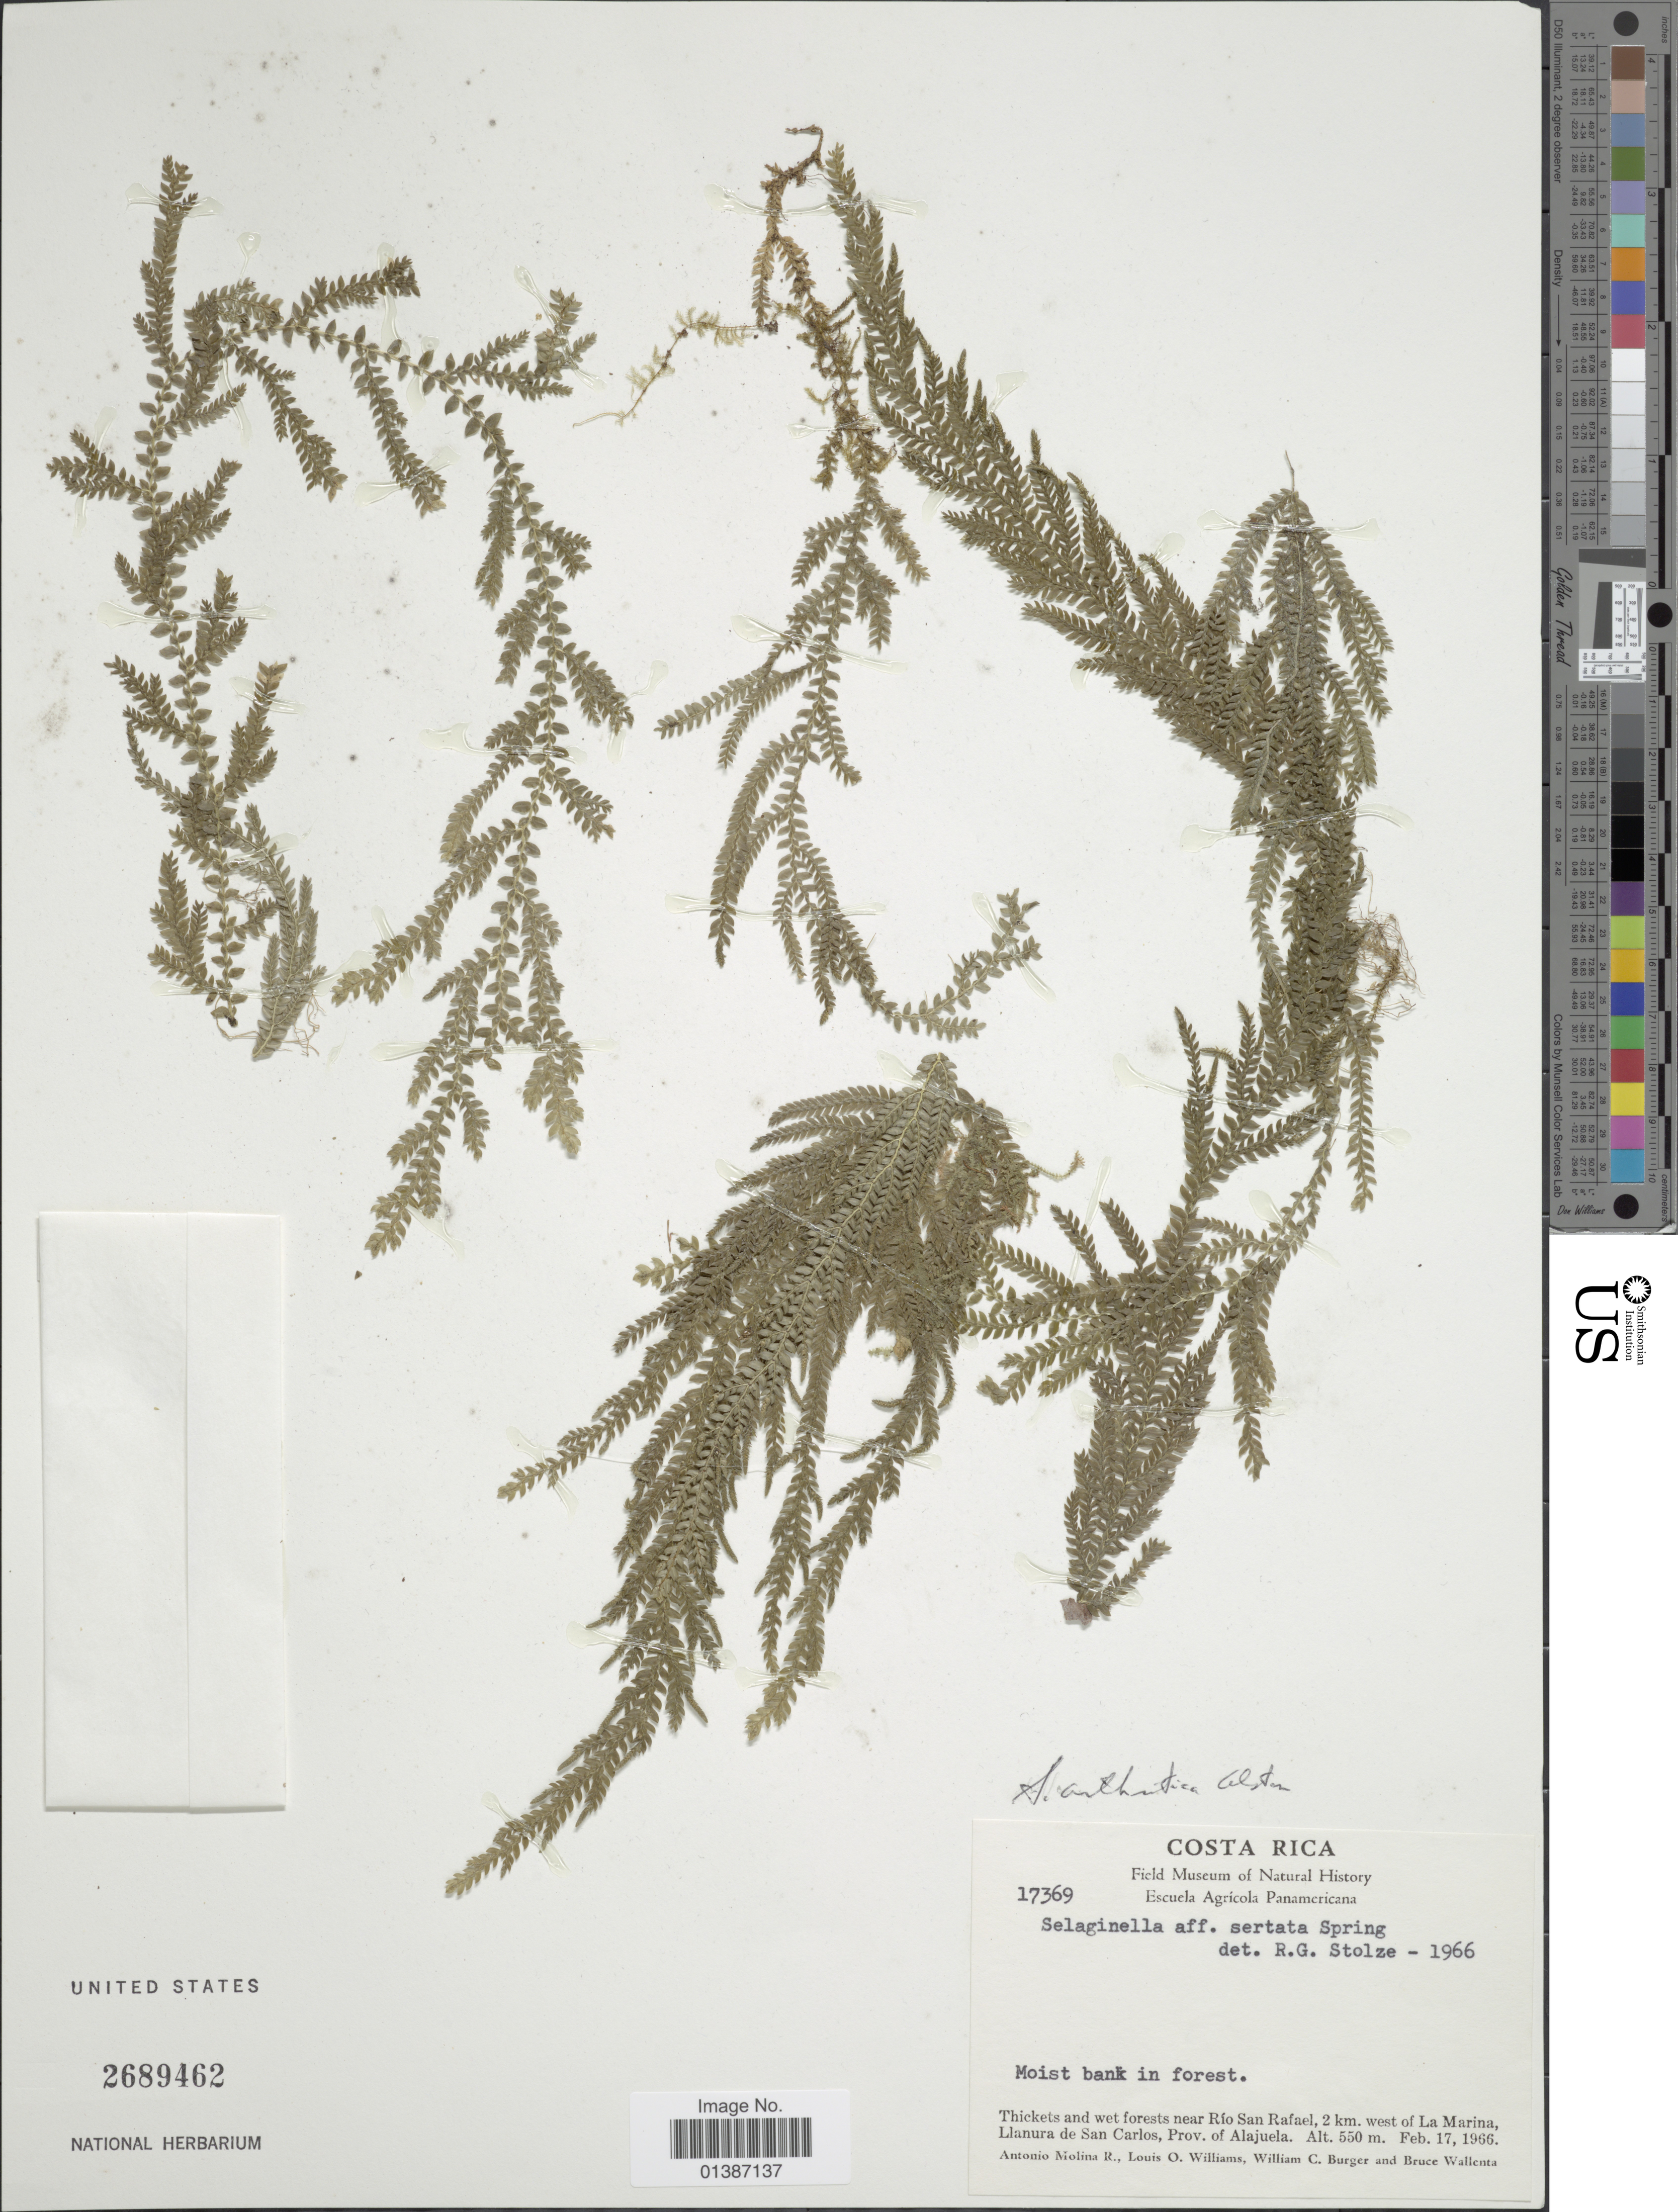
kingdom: Plantae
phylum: Tracheophyta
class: Lycopodiopsida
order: Selaginellales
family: Selaginellaceae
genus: Selaginella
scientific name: Selaginella arthritica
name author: Alston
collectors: A. Molina R., L. O. Williams, W. Burger & B. Wallenta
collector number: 17369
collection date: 1966-02-17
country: Costa Rica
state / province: Alajuela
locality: Thickets and wet forests near Río San Rafael, 2 km. west of La Marina, Llanura de San Carlos, Prov. de Alajuela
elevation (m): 550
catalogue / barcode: US 2689462